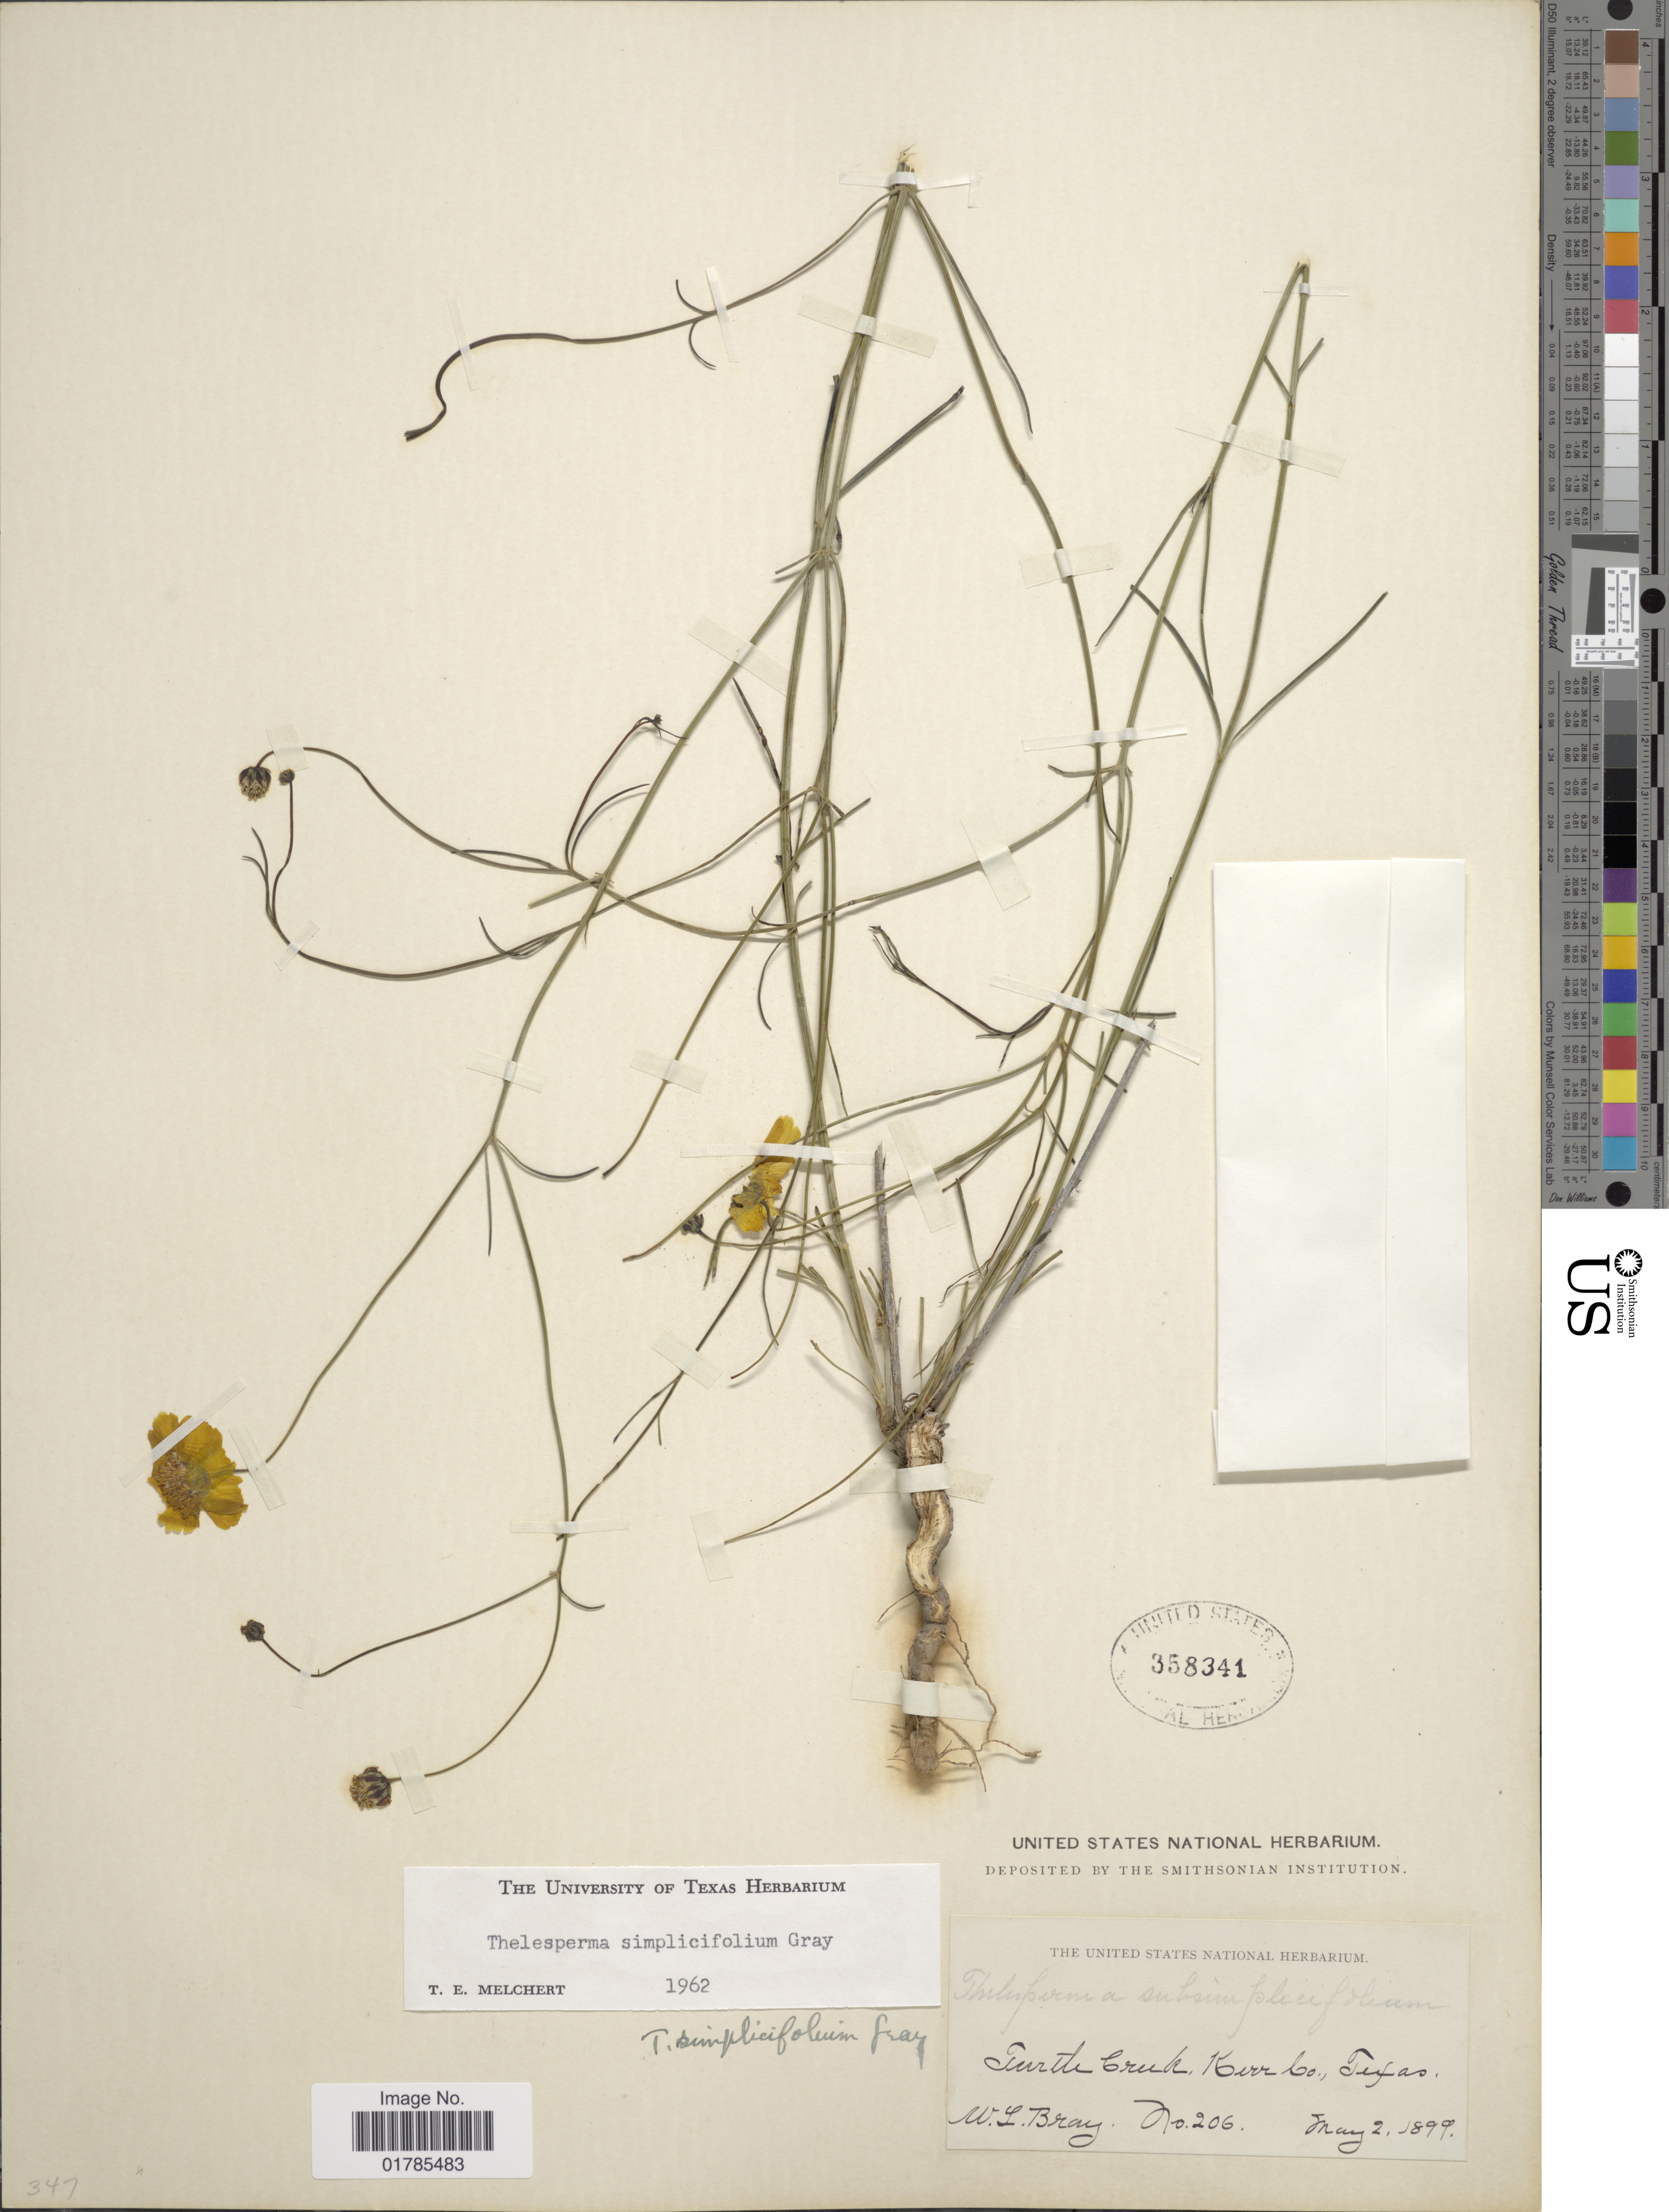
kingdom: Plantae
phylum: Tracheophyta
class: Magnoliopsida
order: Asterales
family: Asteraceae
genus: Thelesperma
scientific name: Thelesperma simplicifolium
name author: A. Gray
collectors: W. L. Bray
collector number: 206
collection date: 1899-05-02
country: United States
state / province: Texas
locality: Turlte Creek, Kerr Co.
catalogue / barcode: US 358341